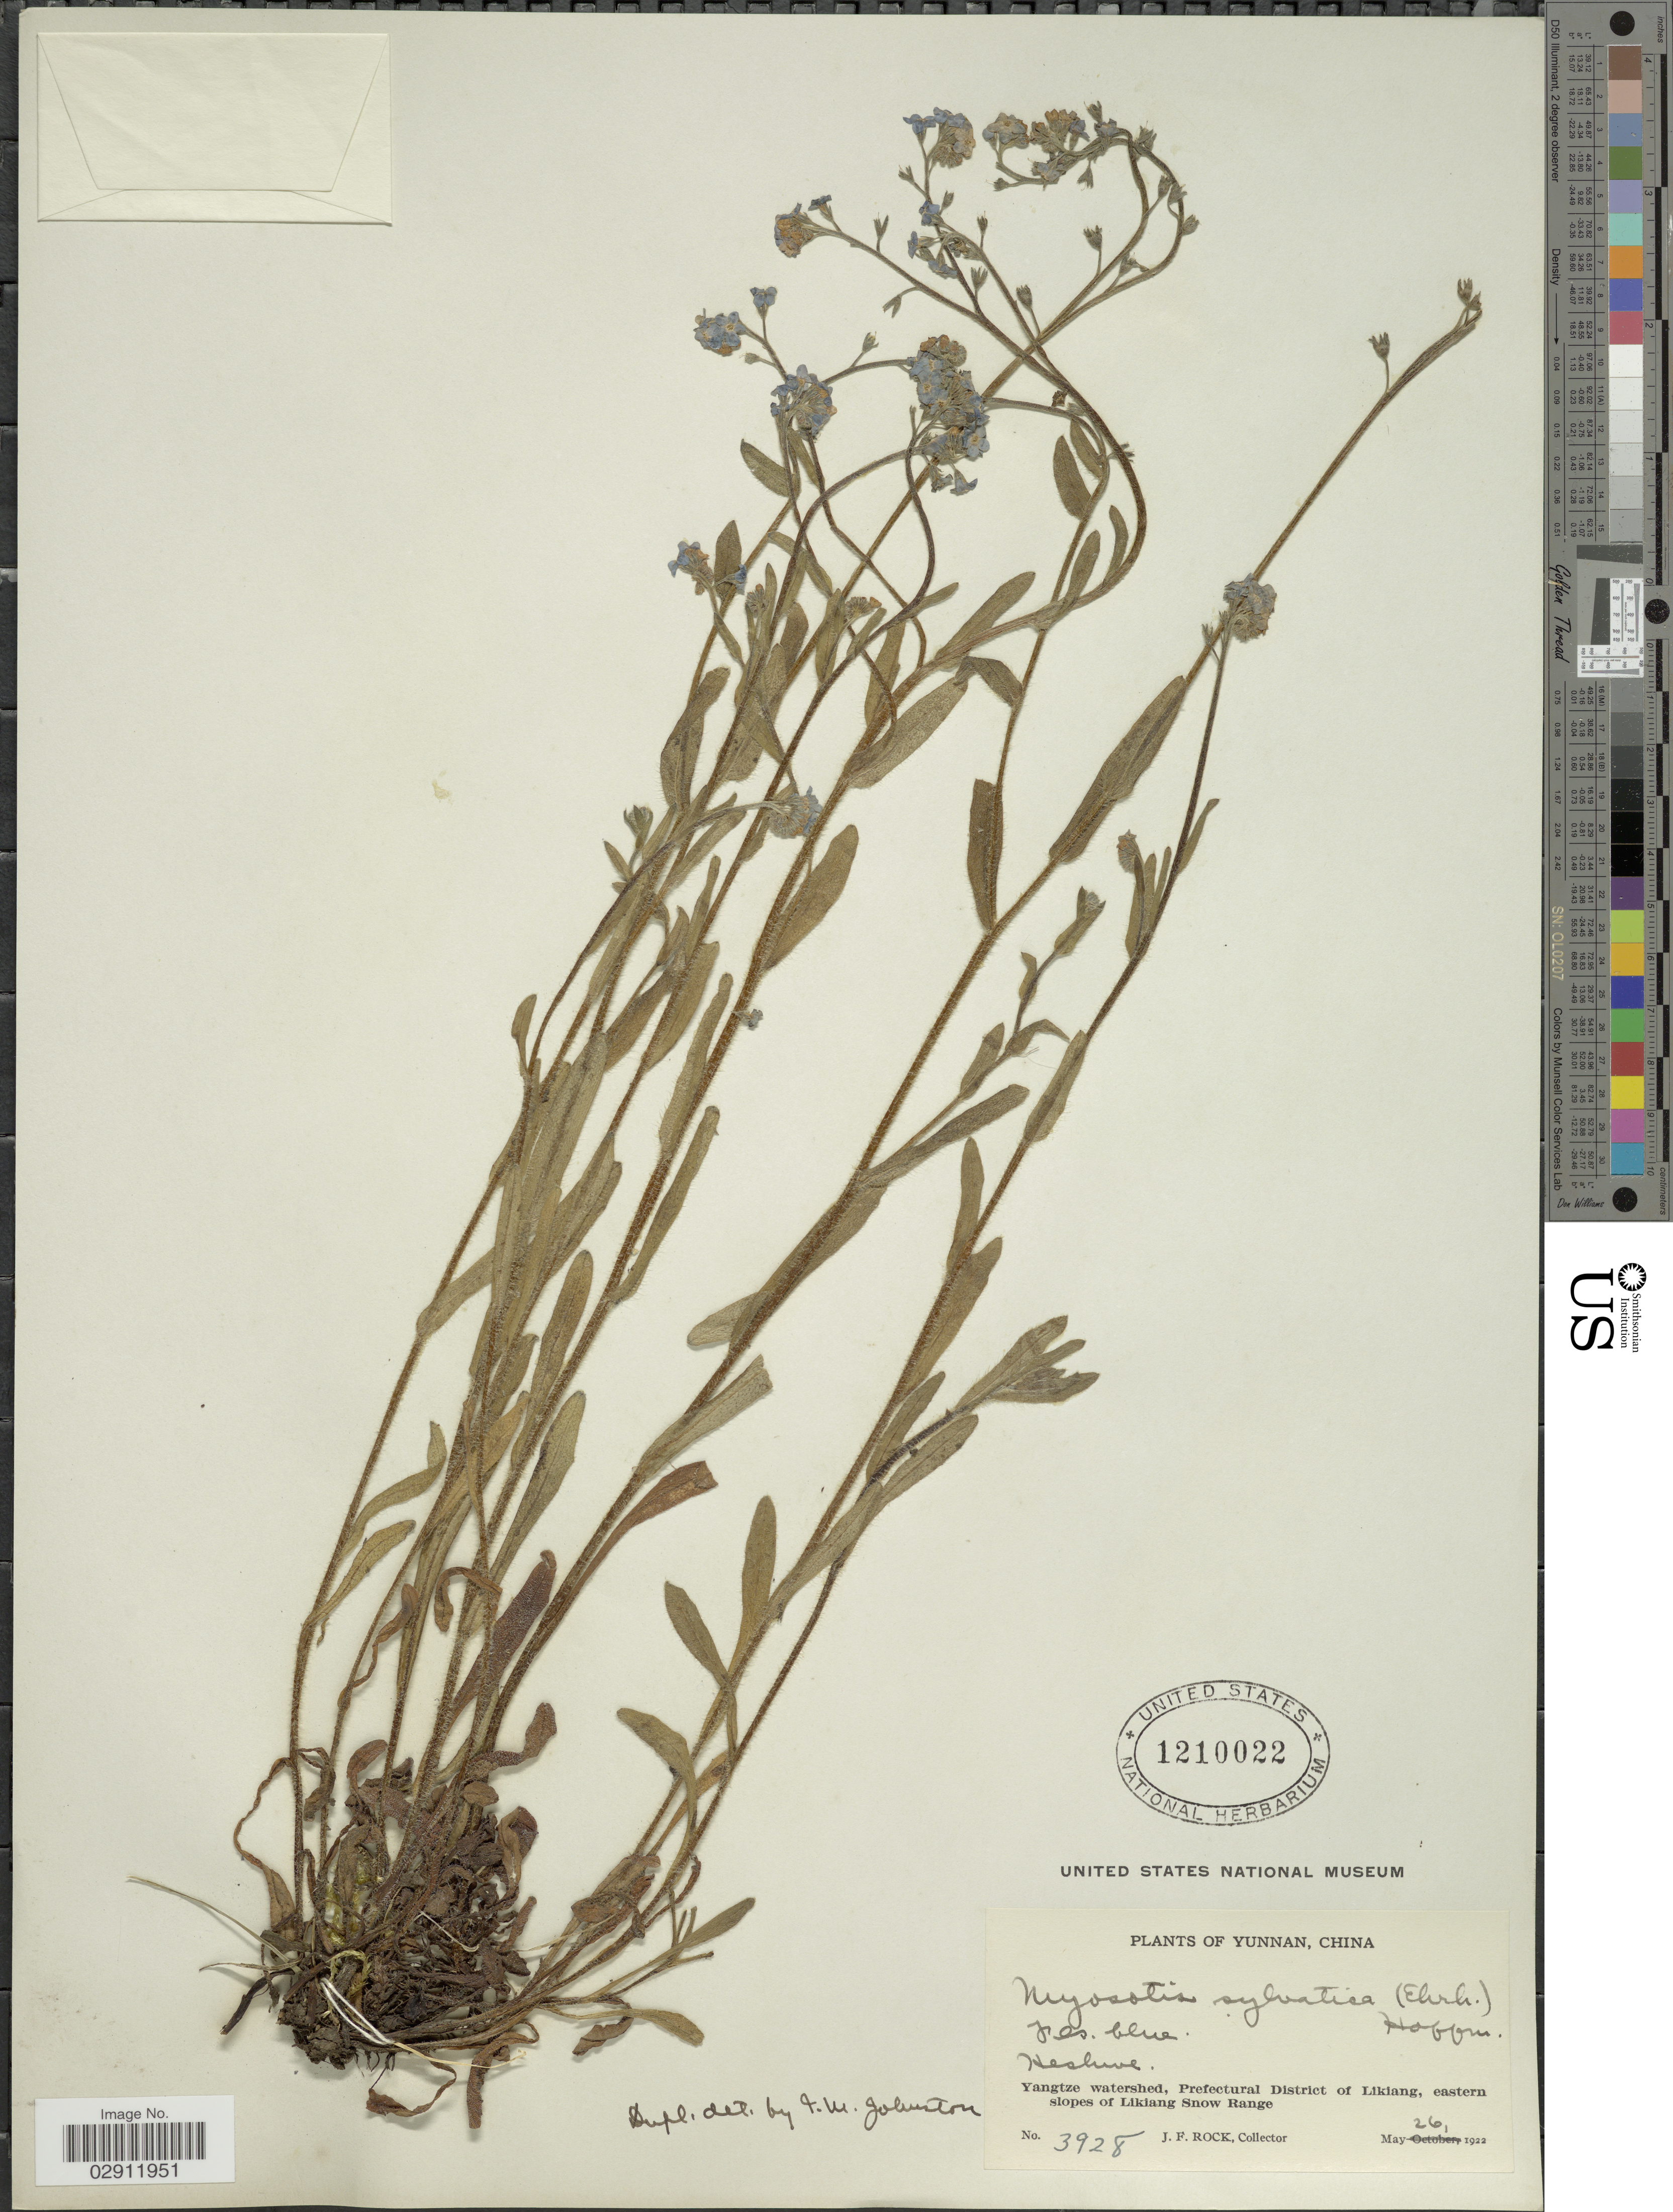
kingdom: Plantae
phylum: Tracheophyta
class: Magnoliopsida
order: Boraginales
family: Boraginaceae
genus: Myosotis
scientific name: Myosotis sylvatica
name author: Ehrh. ex Hoffm.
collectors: J. Rock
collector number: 3928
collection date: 1922-05-26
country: China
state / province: Yunnan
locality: Yangtze watershed, Prefectural District of Likiang, eastern slopes of Likiang Snow Range.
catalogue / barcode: US 1210022